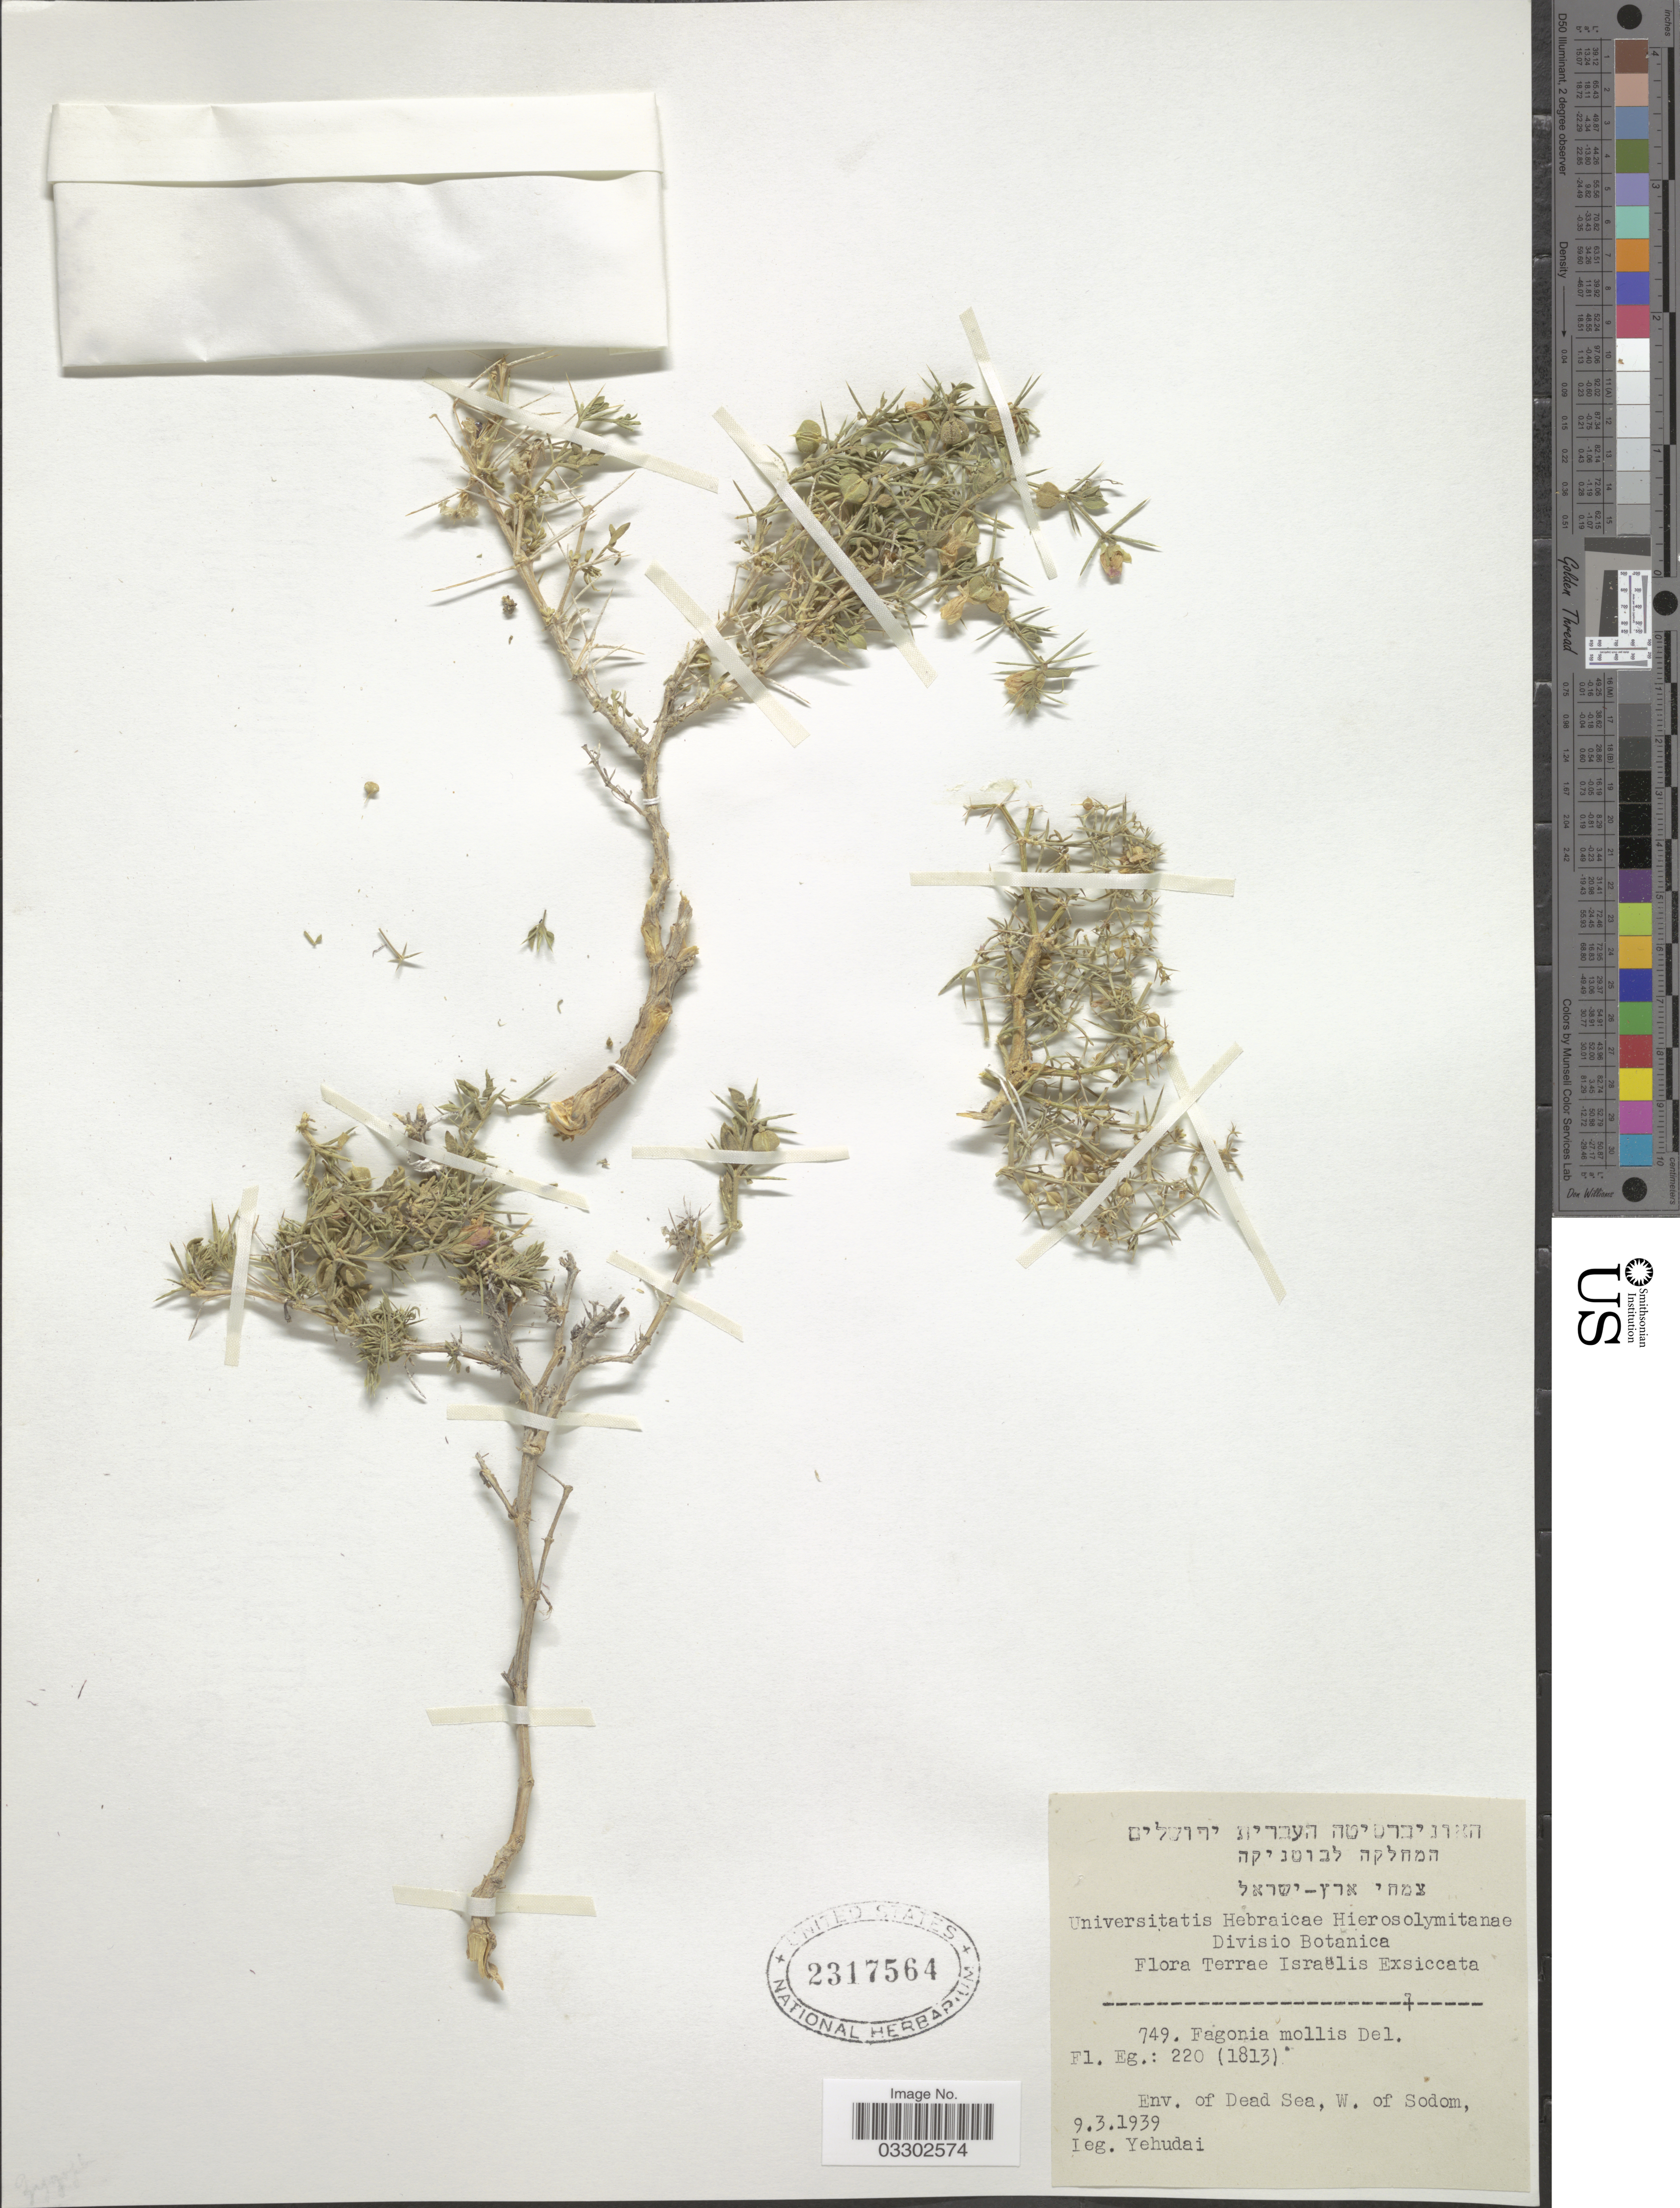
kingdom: Plantae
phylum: Tracheophyta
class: Magnoliopsida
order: Zygophyllales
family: Zygophyllaceae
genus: Fagonia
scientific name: Fagonia mollis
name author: Delile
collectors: Yehudai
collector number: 749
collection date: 1939-03-09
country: Israel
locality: Israëlis. Env. of Dead Sea, W. of Sodom.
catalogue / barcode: US 2317564